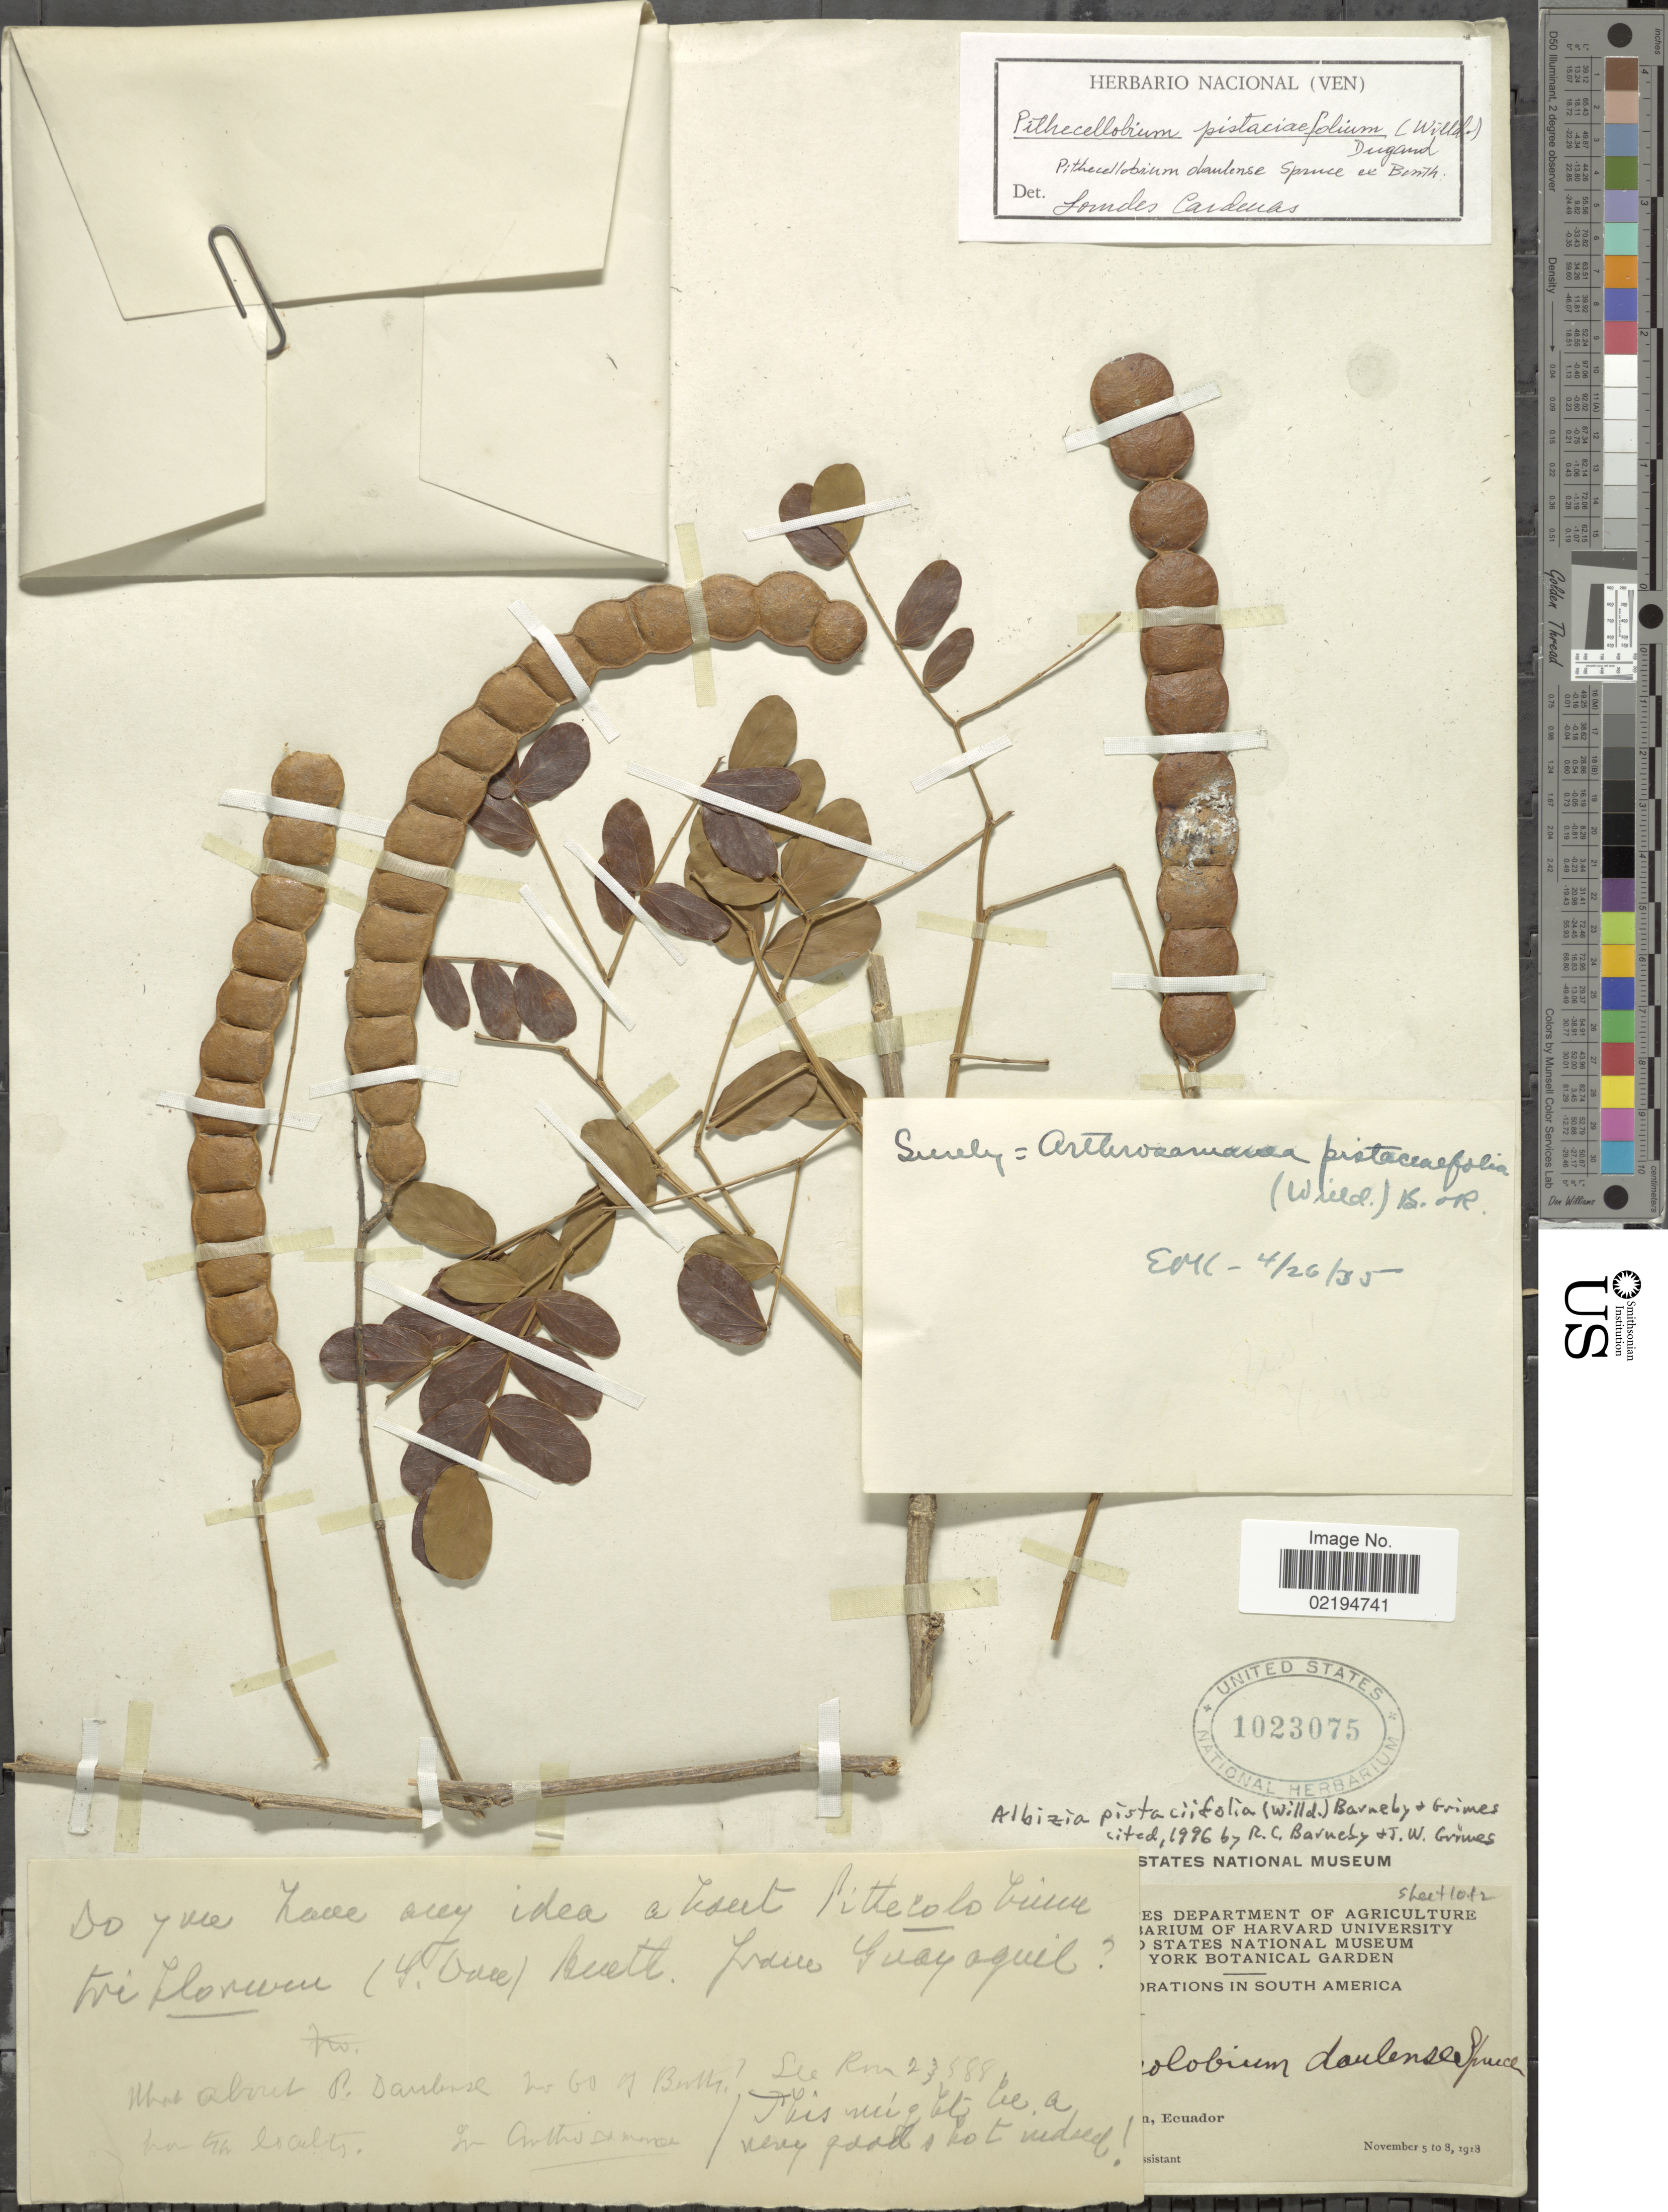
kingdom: Plantae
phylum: Tracheophyta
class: Magnoliopsida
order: Fabales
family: Fabaceae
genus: Pseudalbizzia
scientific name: Pseudalbizzia pistaciifolia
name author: (Willd.) Koenen & Duno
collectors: J. N. Rose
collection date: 1918-11-05/1918-11-08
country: Ecuador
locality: Jardin Guayaquil.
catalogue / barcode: US 1023075